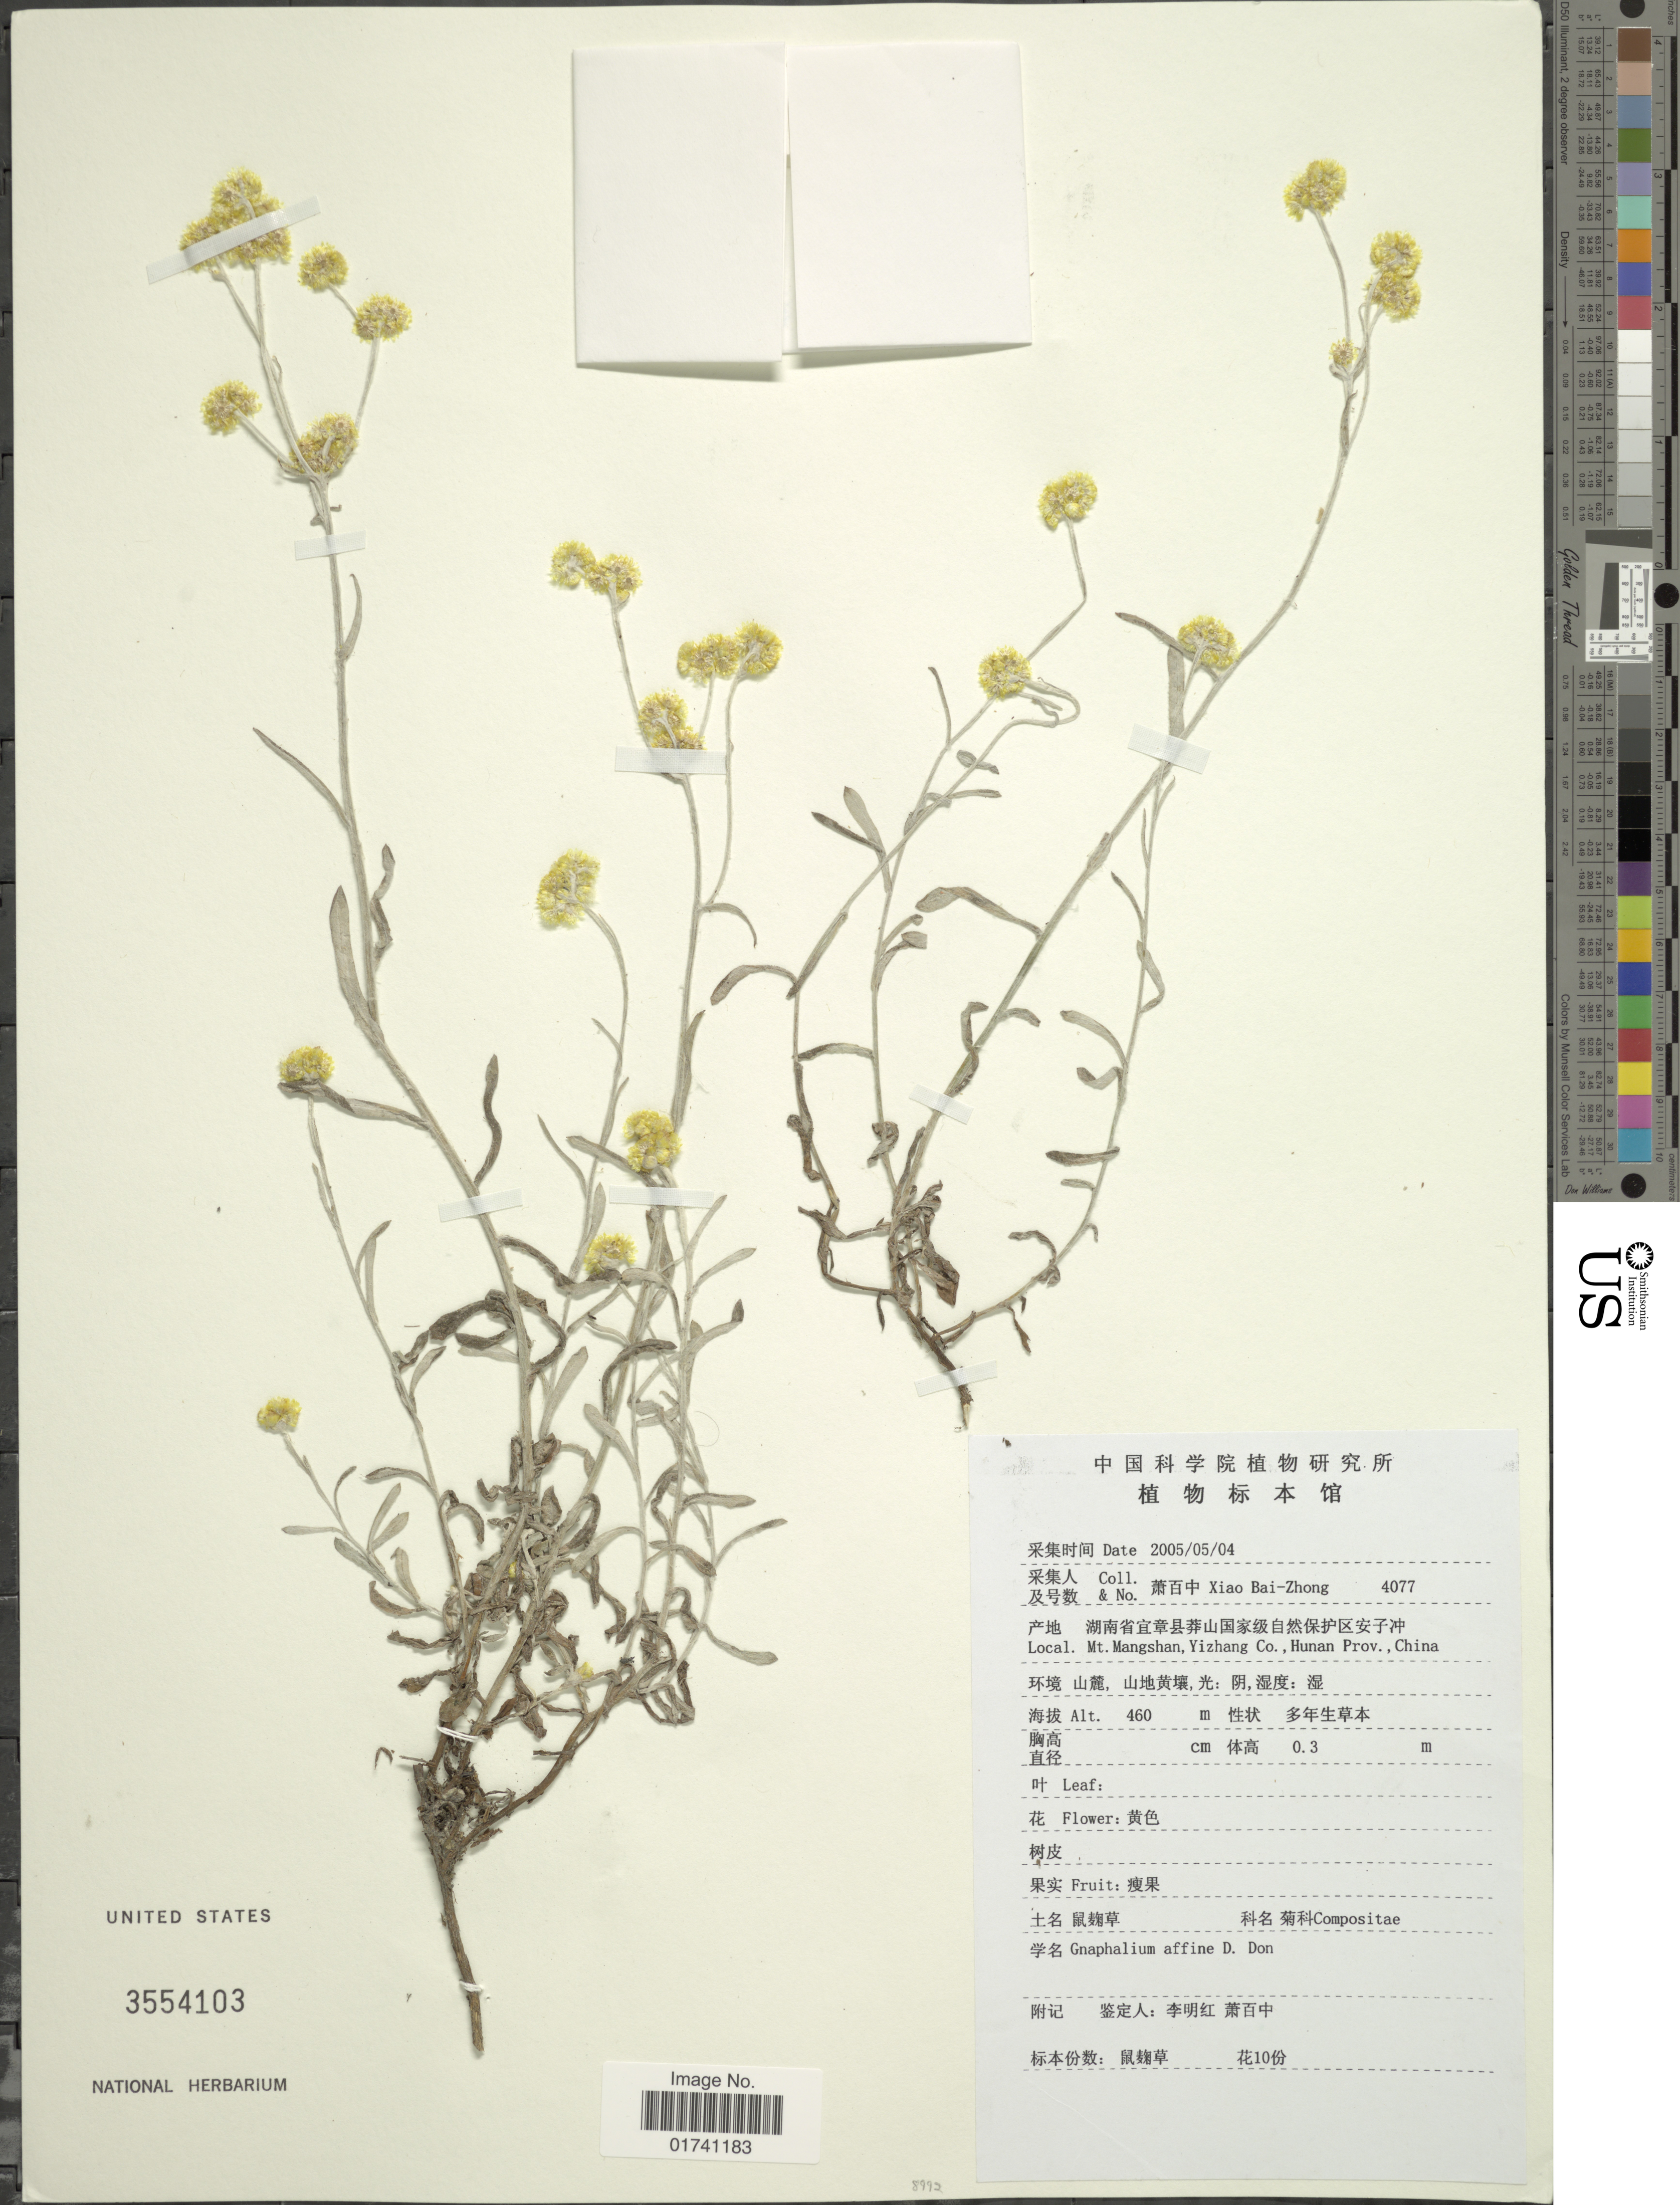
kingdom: Plantae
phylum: Tracheophyta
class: Magnoliopsida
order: Asterales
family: Asteraceae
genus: Laphangium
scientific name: Laphangium affine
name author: (D. Don) Tzvelev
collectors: B. Z. Xiao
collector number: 4077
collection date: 2005-05-04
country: China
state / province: Hunan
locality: Mt. Mangshan, Yizhang Co.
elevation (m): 460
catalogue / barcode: US 3554103